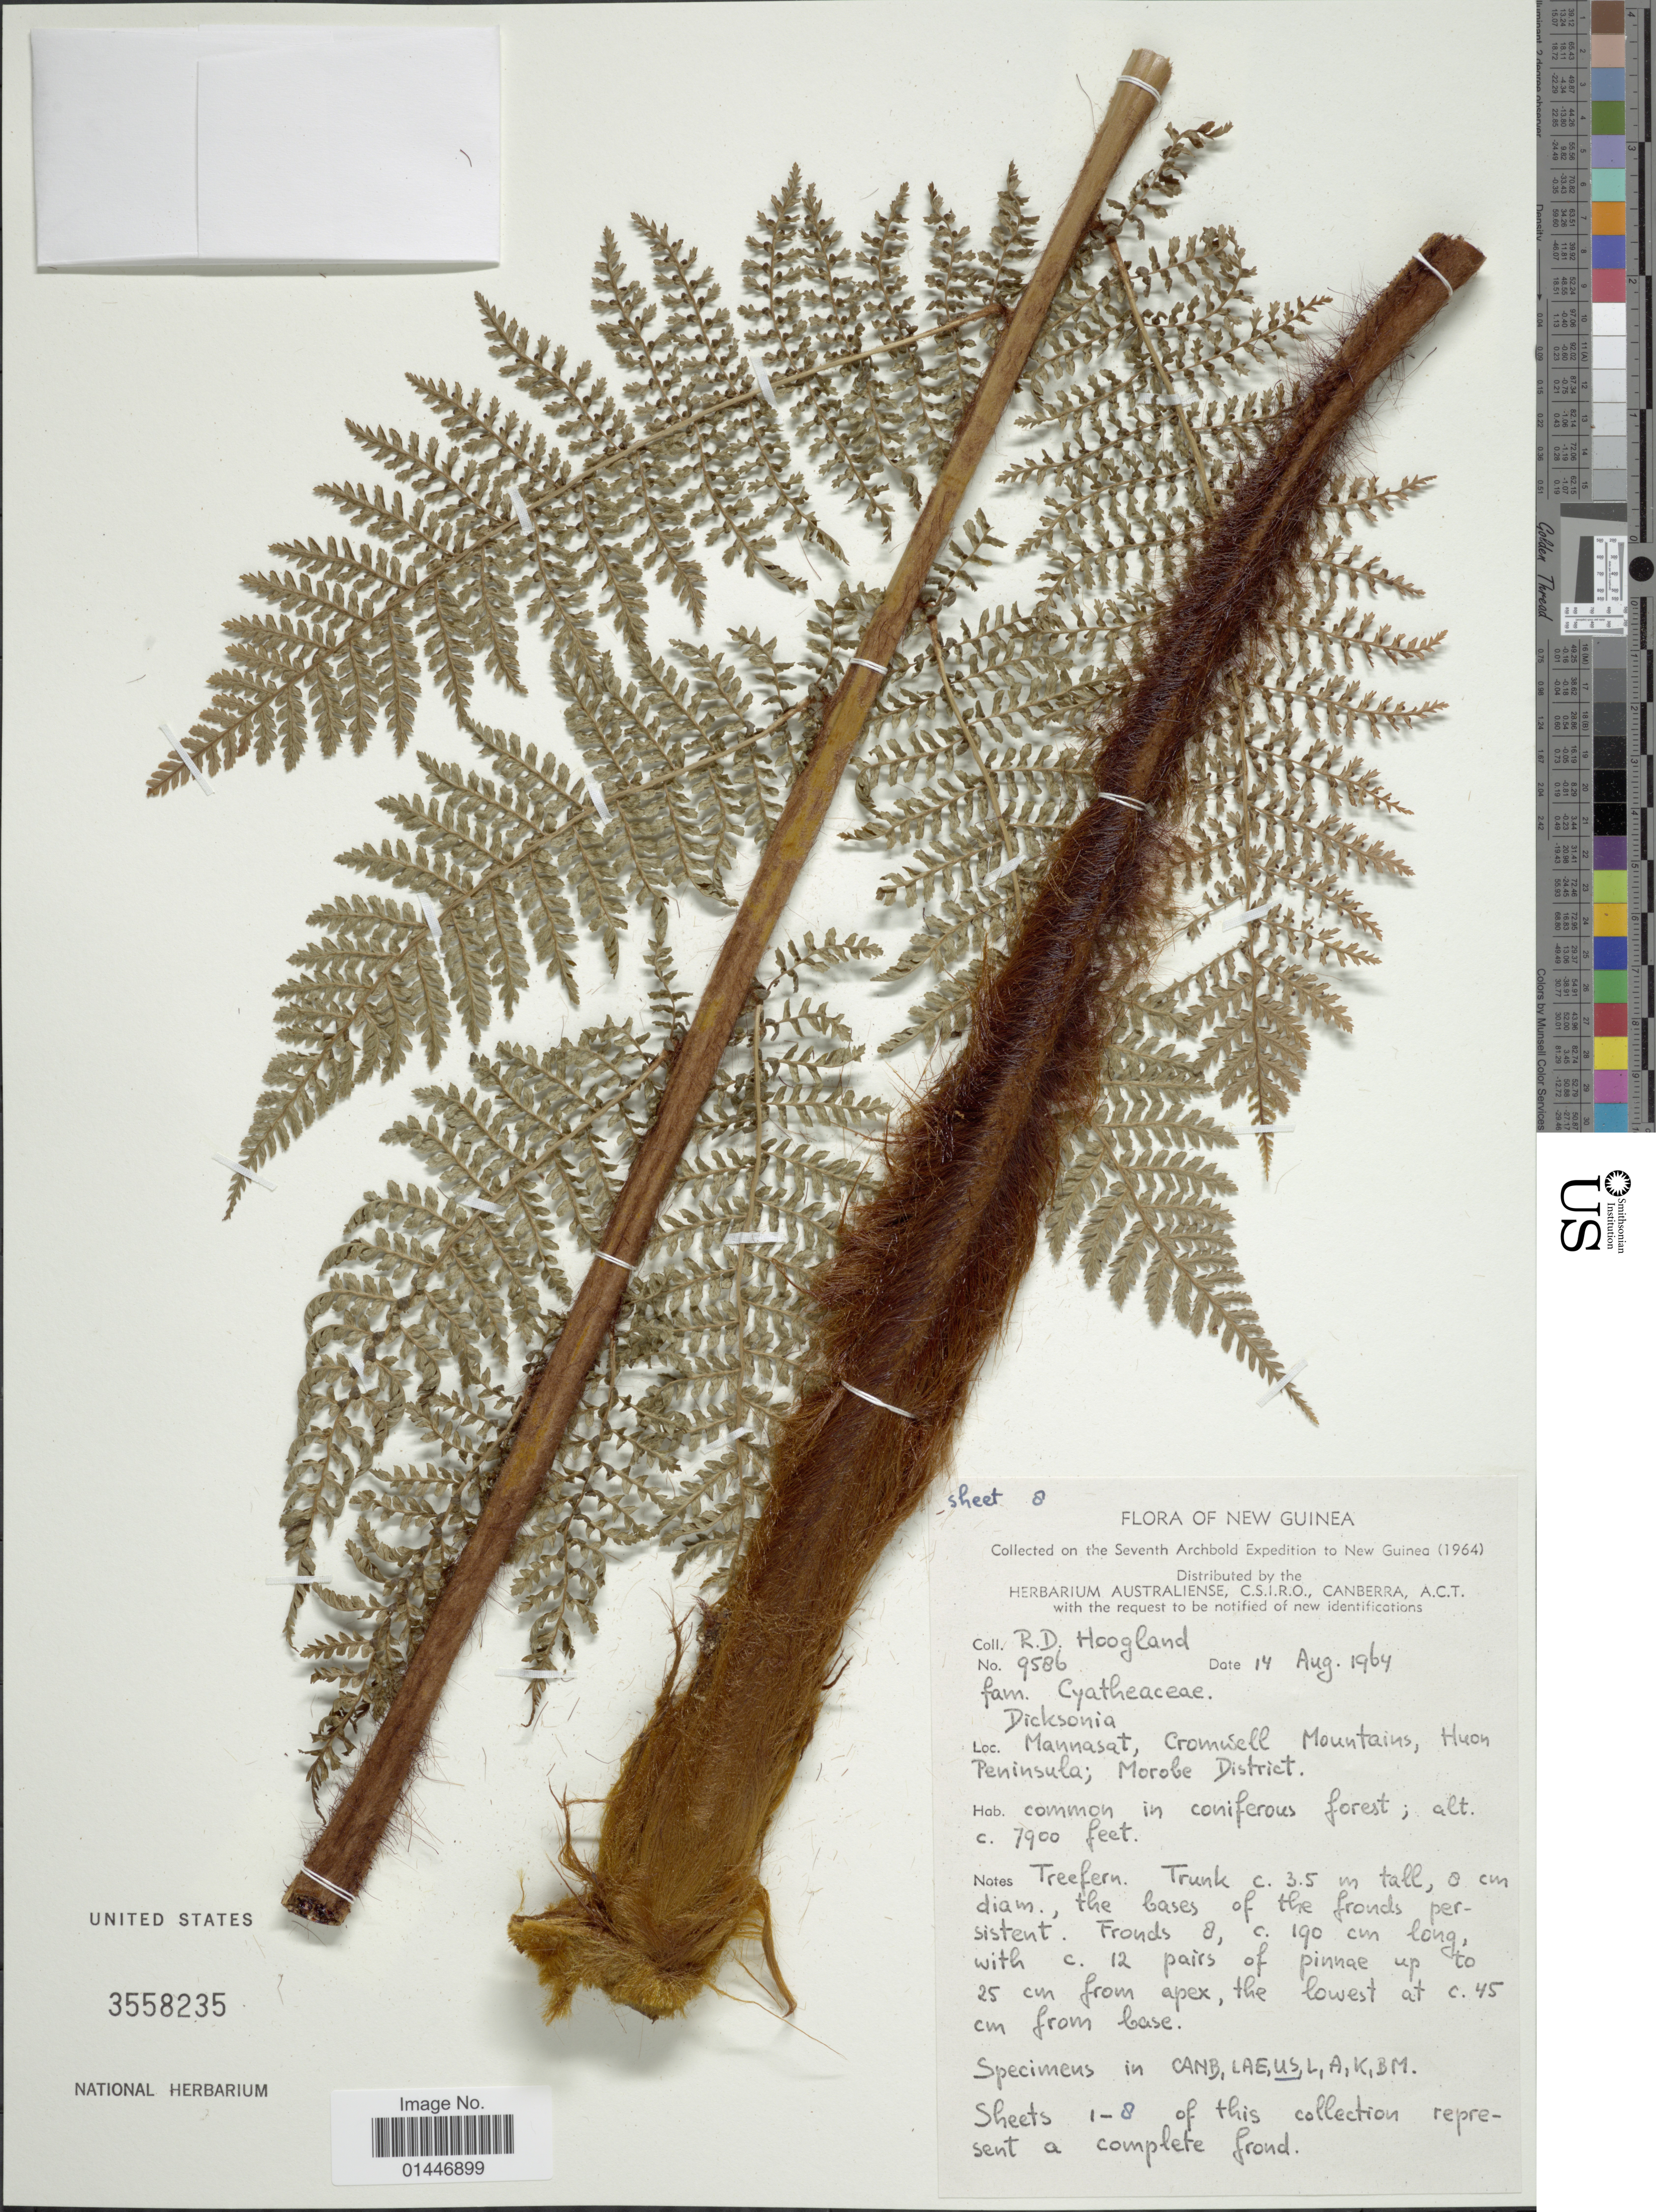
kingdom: Plantae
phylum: Tracheophyta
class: Polypodiopsida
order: Cyatheales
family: Dicksoniaceae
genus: Dicksonia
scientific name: Dicksonia lanigera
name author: Holttum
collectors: R. D. Hoogland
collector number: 9586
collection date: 1964-08-14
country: Papua New Guinea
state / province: Morobe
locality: New Guinea: Mannasat, Cromwell Mountains, Huon Penisula; Morobe District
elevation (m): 2408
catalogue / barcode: US 3558235